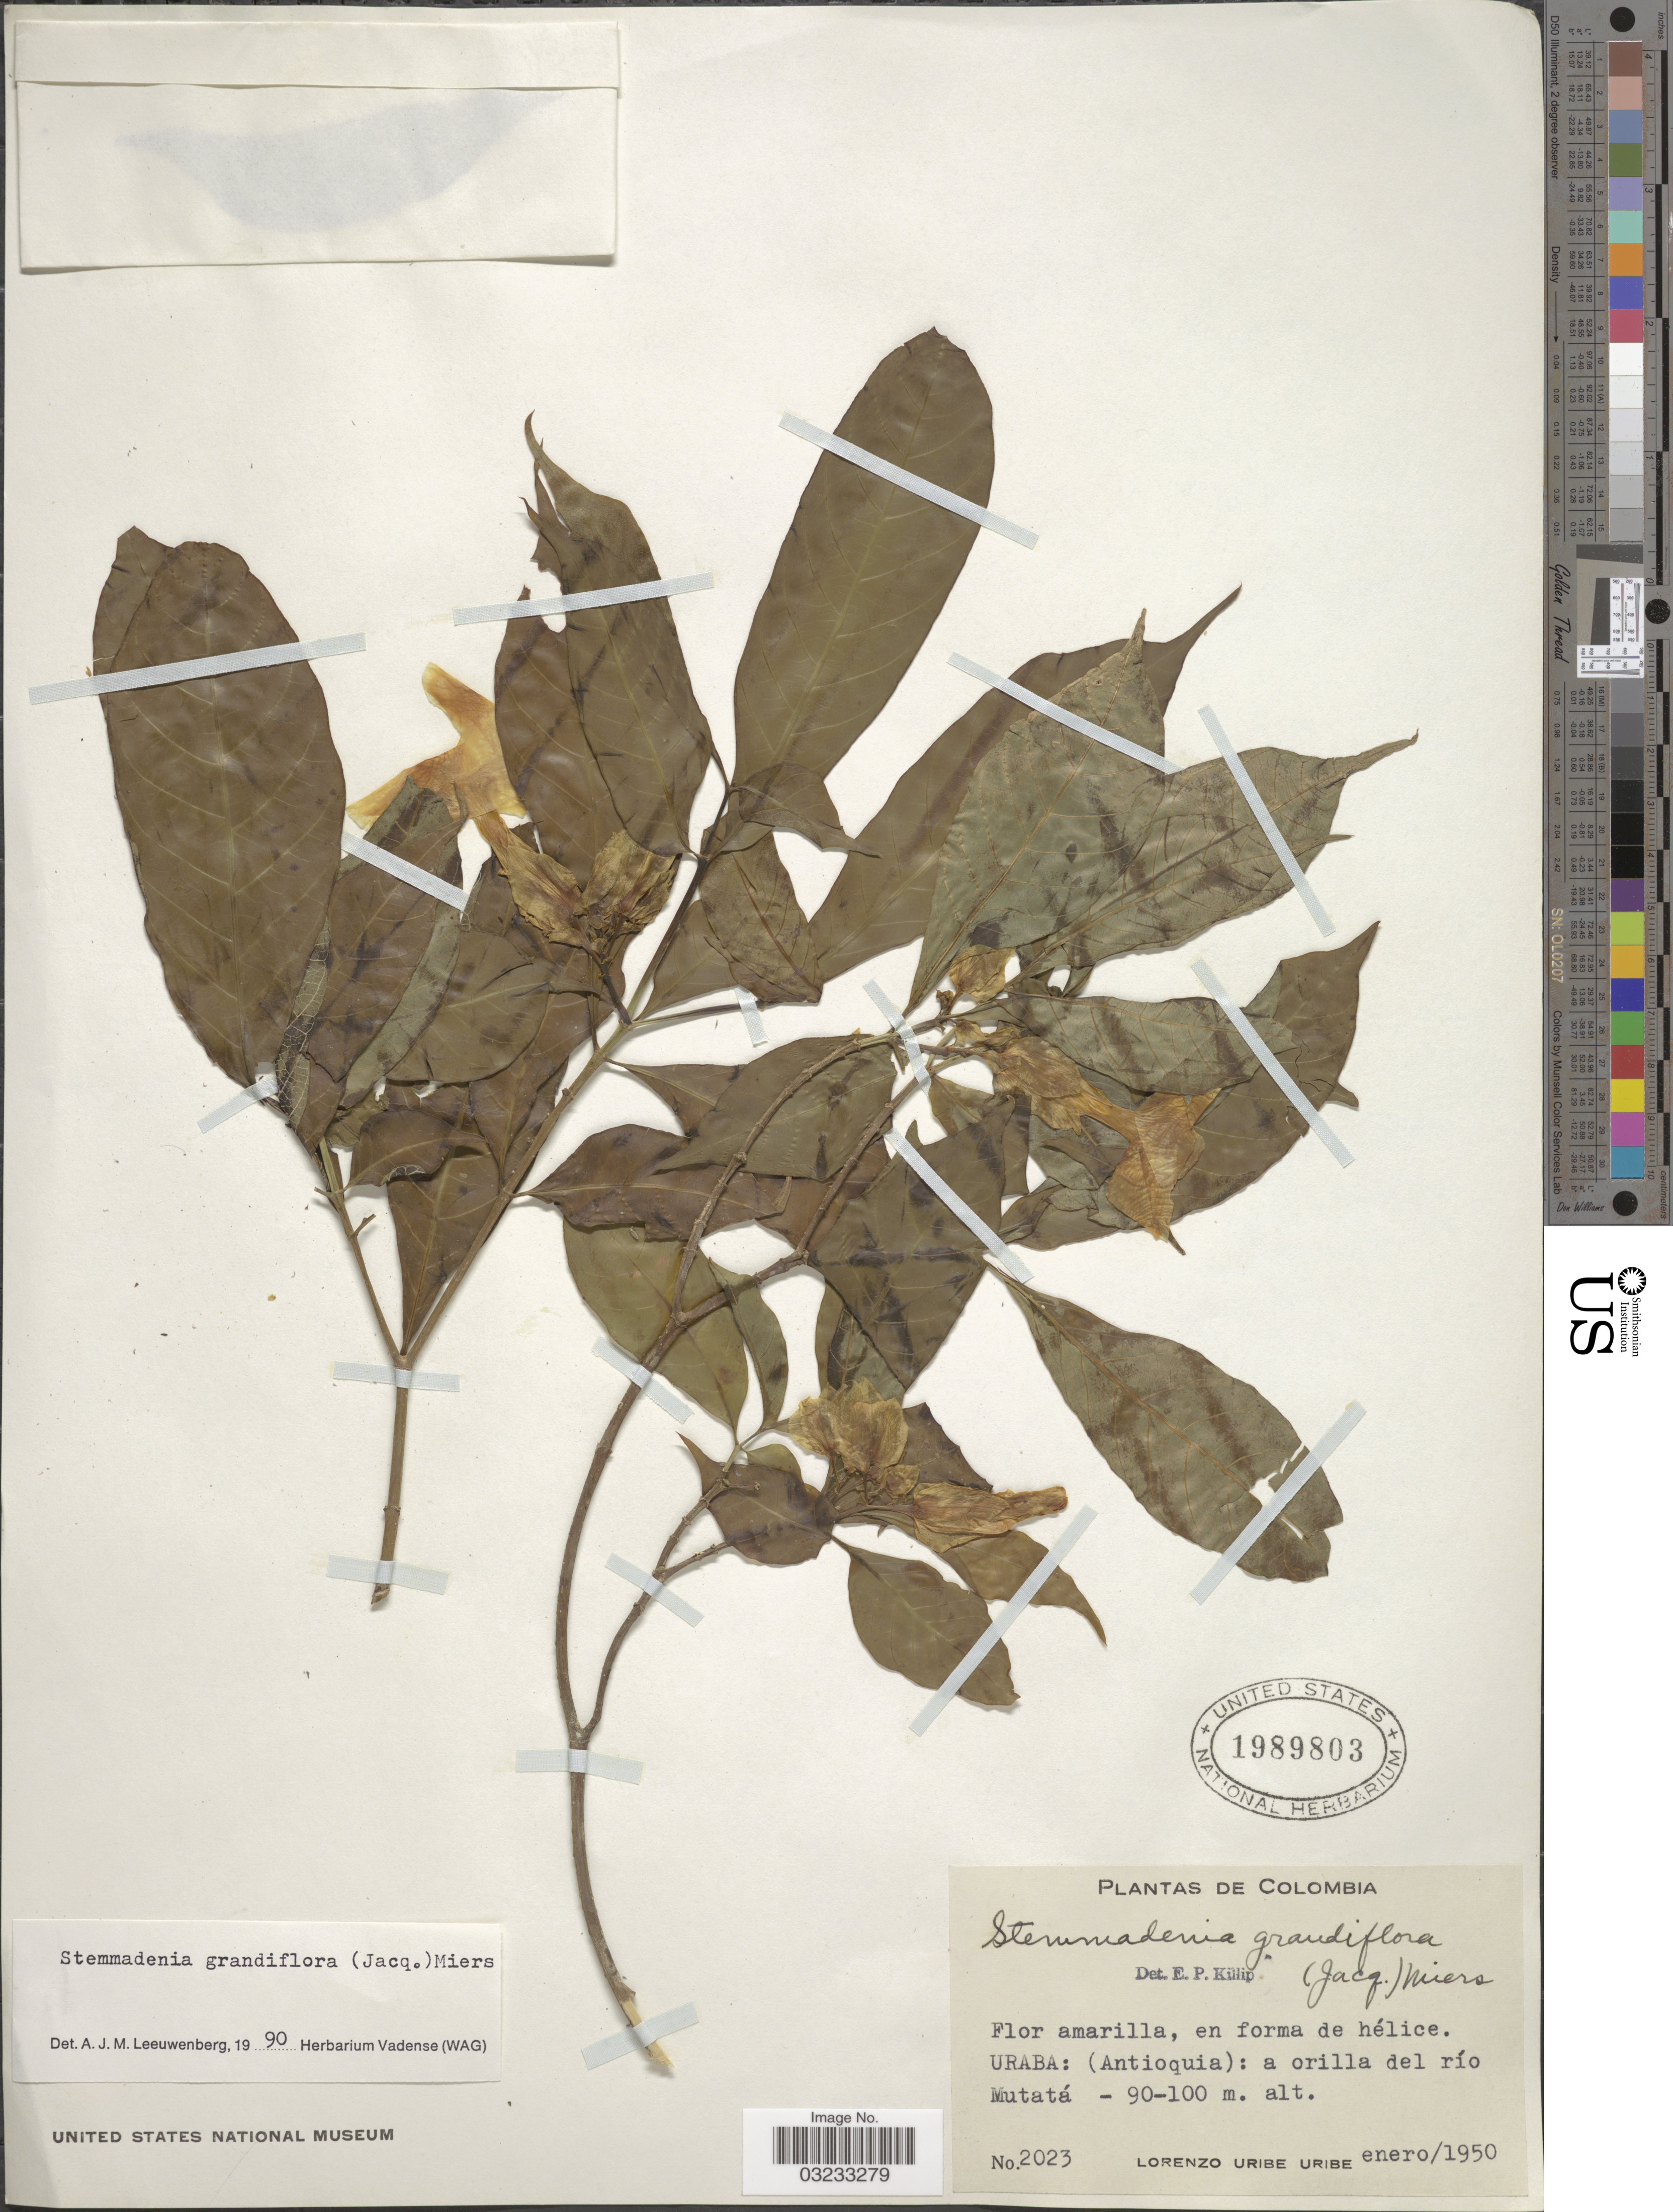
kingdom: Plantae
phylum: Tracheophyta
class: Magnoliopsida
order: Gentianales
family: Apocynaceae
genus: Stemmadenia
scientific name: Stemmadenia grandiflora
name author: (Jacq.) Miers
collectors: L. Uribe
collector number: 2023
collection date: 1950-01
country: Colombia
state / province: Antioquia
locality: Uraba: (Antioquia): a orilla del río Mutatá.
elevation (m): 90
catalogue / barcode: US 1989803